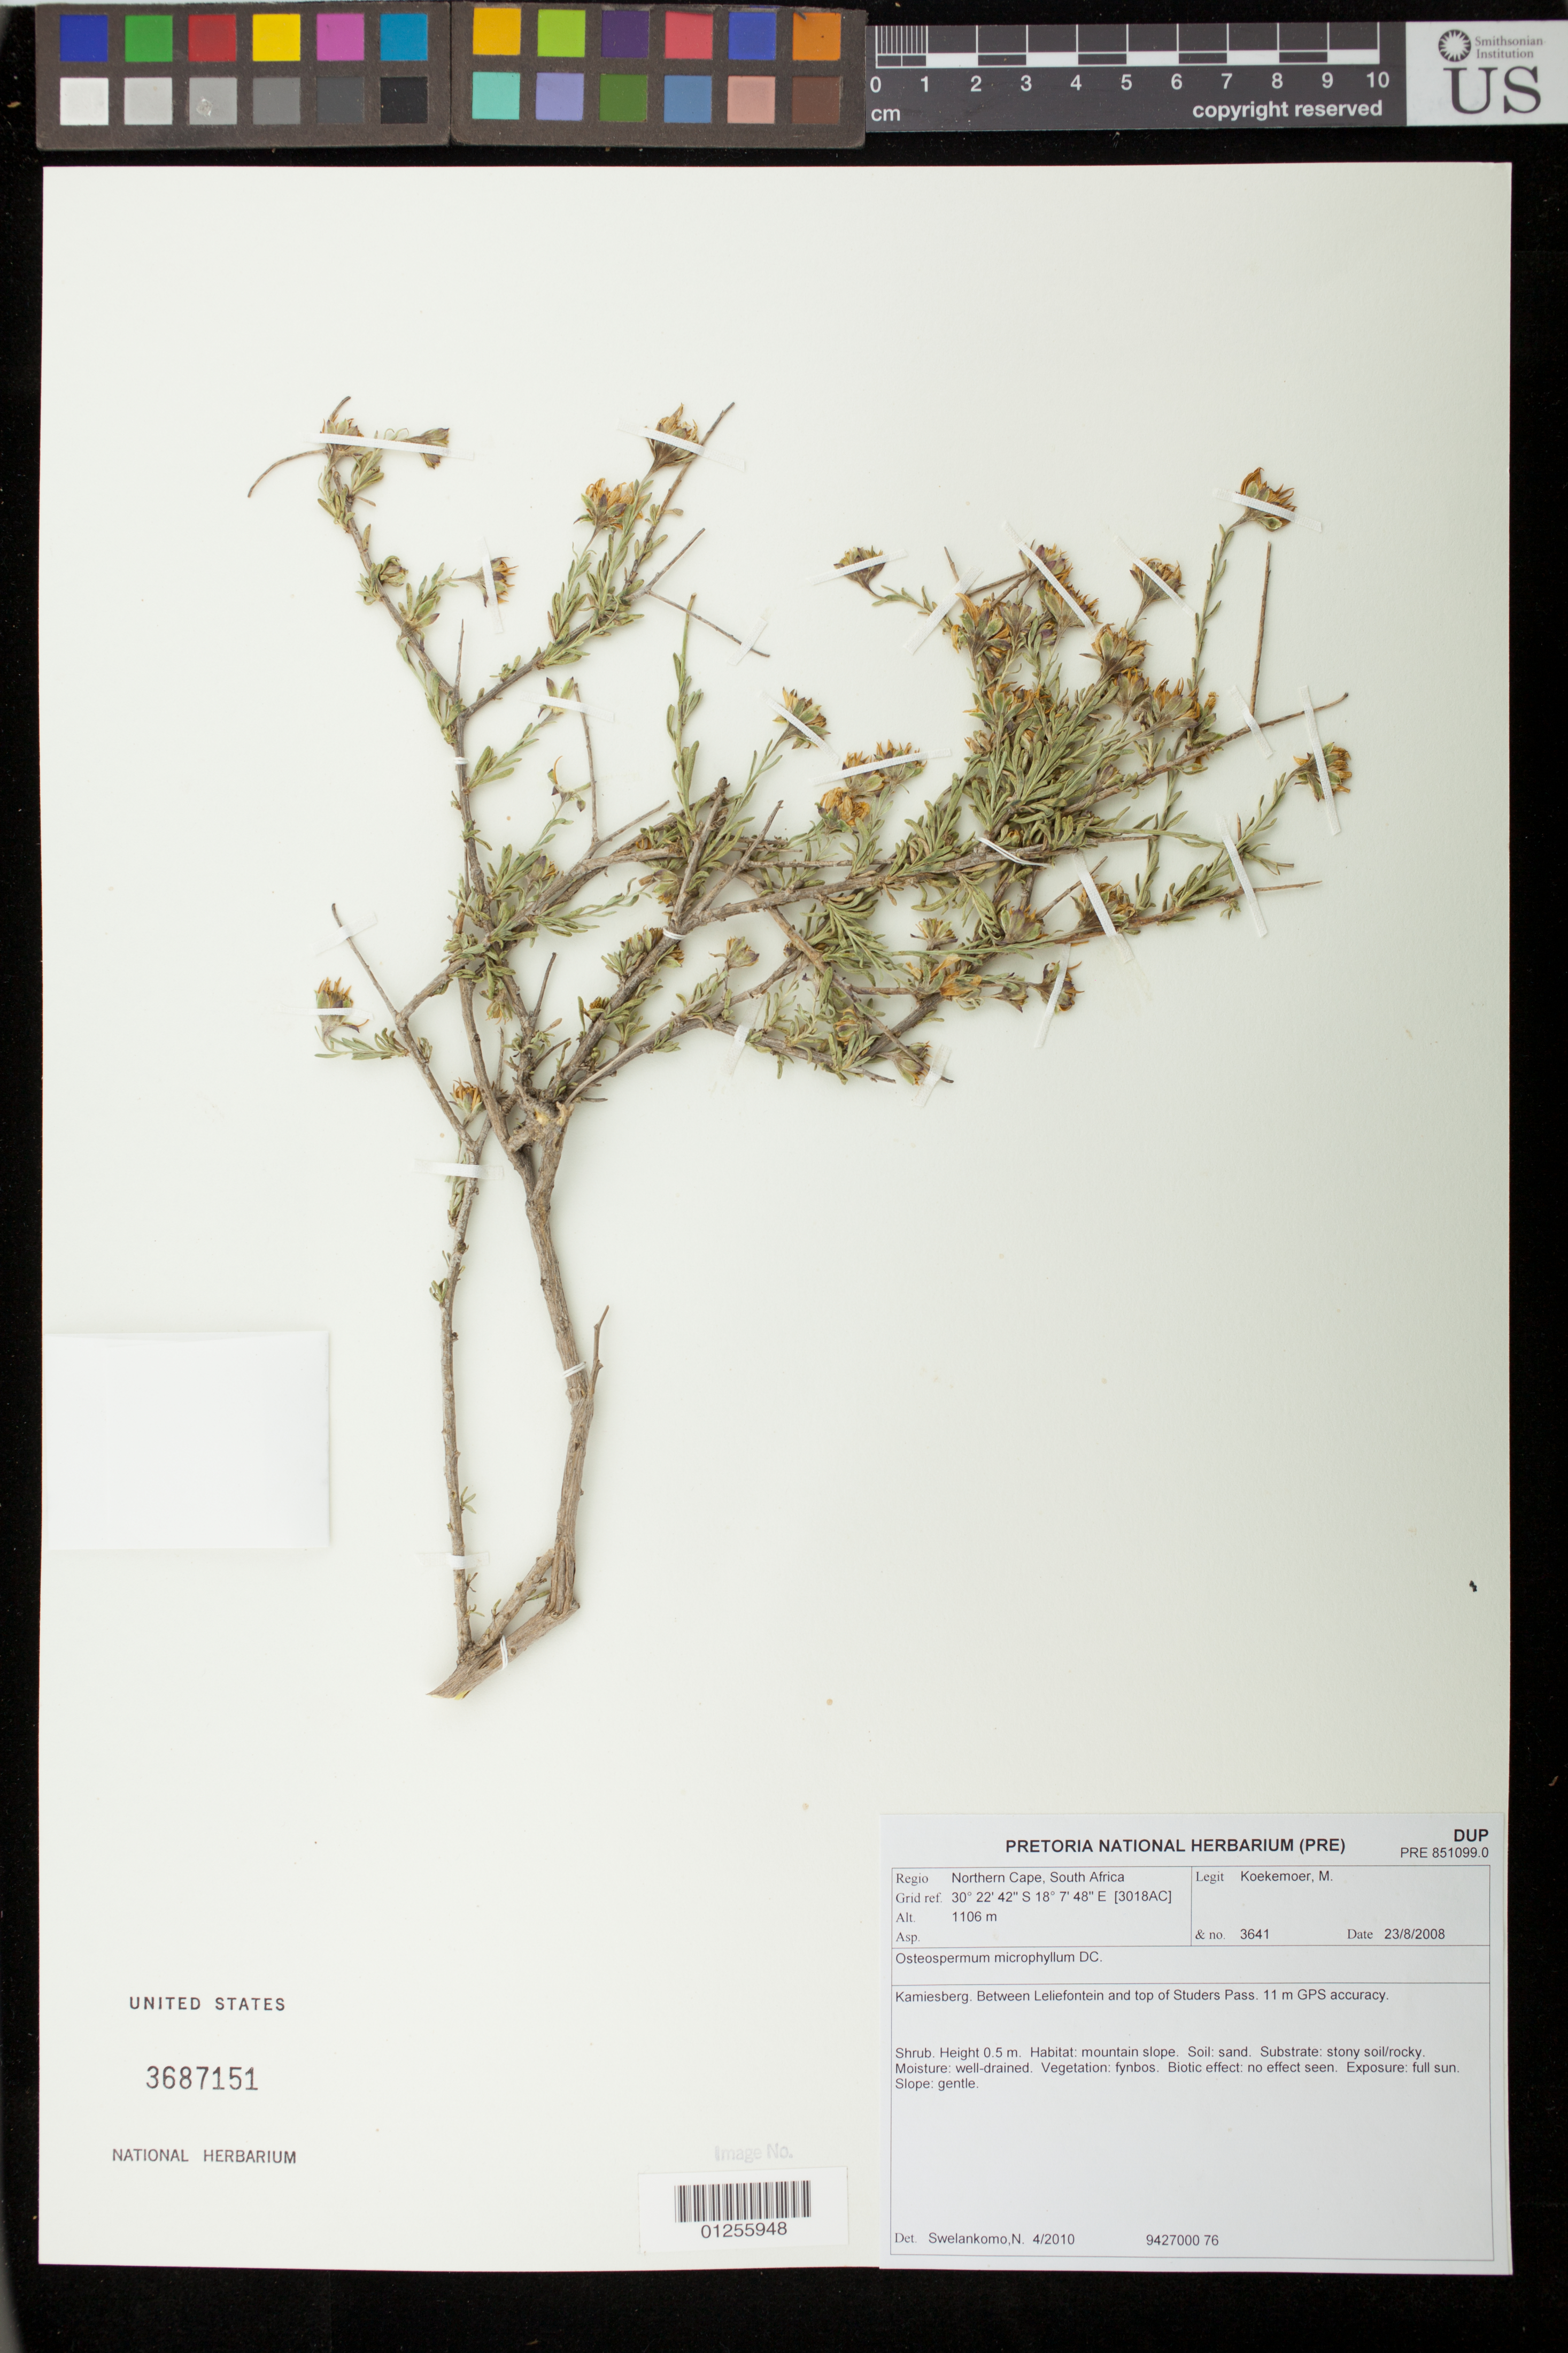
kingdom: Plantae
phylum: Tracheophyta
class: Magnoliopsida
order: Asterales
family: Asteraceae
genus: Osteospermum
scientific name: Osteospermum microphyllum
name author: DC.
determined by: Swelankomo, N.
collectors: M. Koekemoer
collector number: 3641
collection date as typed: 28 August 2008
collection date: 2008-08-28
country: South Africa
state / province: Northern Cape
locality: Kamiesberg. Between Leliefontein and top of Studers Pass. 11 m GPS accuracy.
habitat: Mountain slope, sandy soil, well drained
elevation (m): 1106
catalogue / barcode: US 3687151